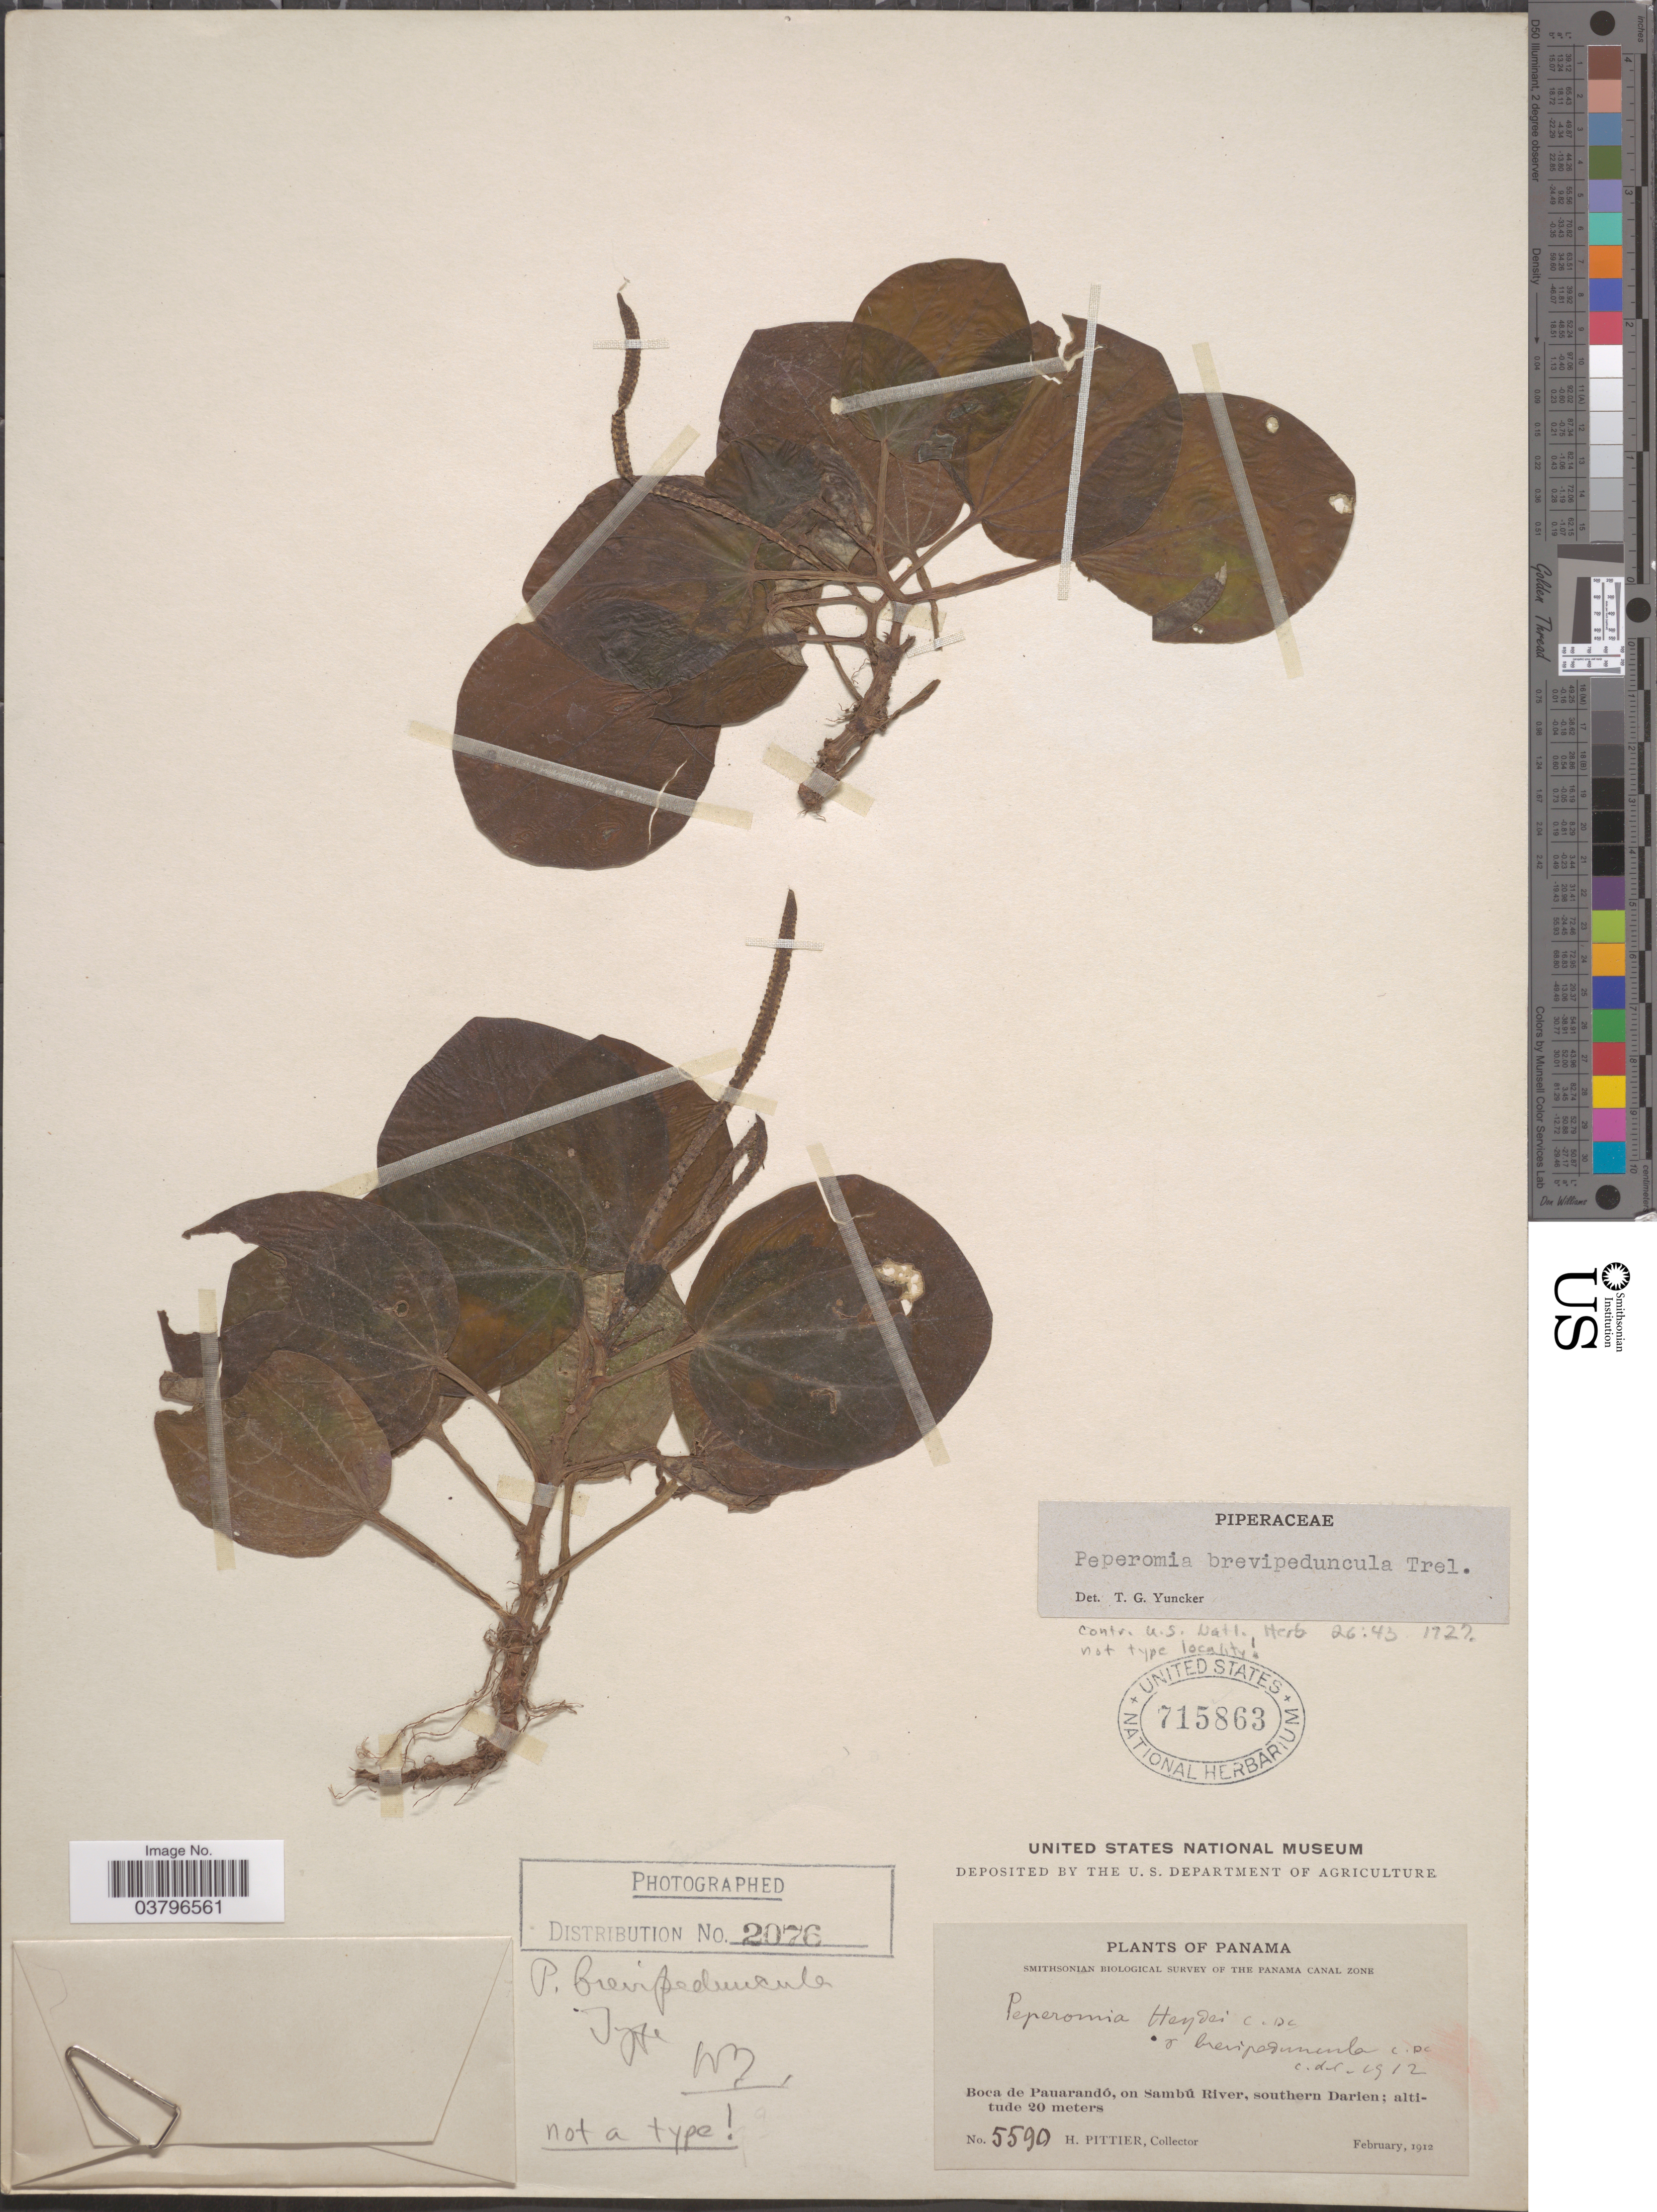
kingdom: Plantae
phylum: Tracheophyta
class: Magnoliopsida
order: Piperales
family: Piperaceae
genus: Peperomia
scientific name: Peperomia subrubescens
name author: Yunck. in Trel. & Yunck.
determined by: Jiménez, José Estaban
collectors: H. F. Pittier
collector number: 5590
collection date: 1912-02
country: Panama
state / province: Darien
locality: Boca de Pauarandó, on Sambú River, southern Darien.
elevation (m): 20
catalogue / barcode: US 715863